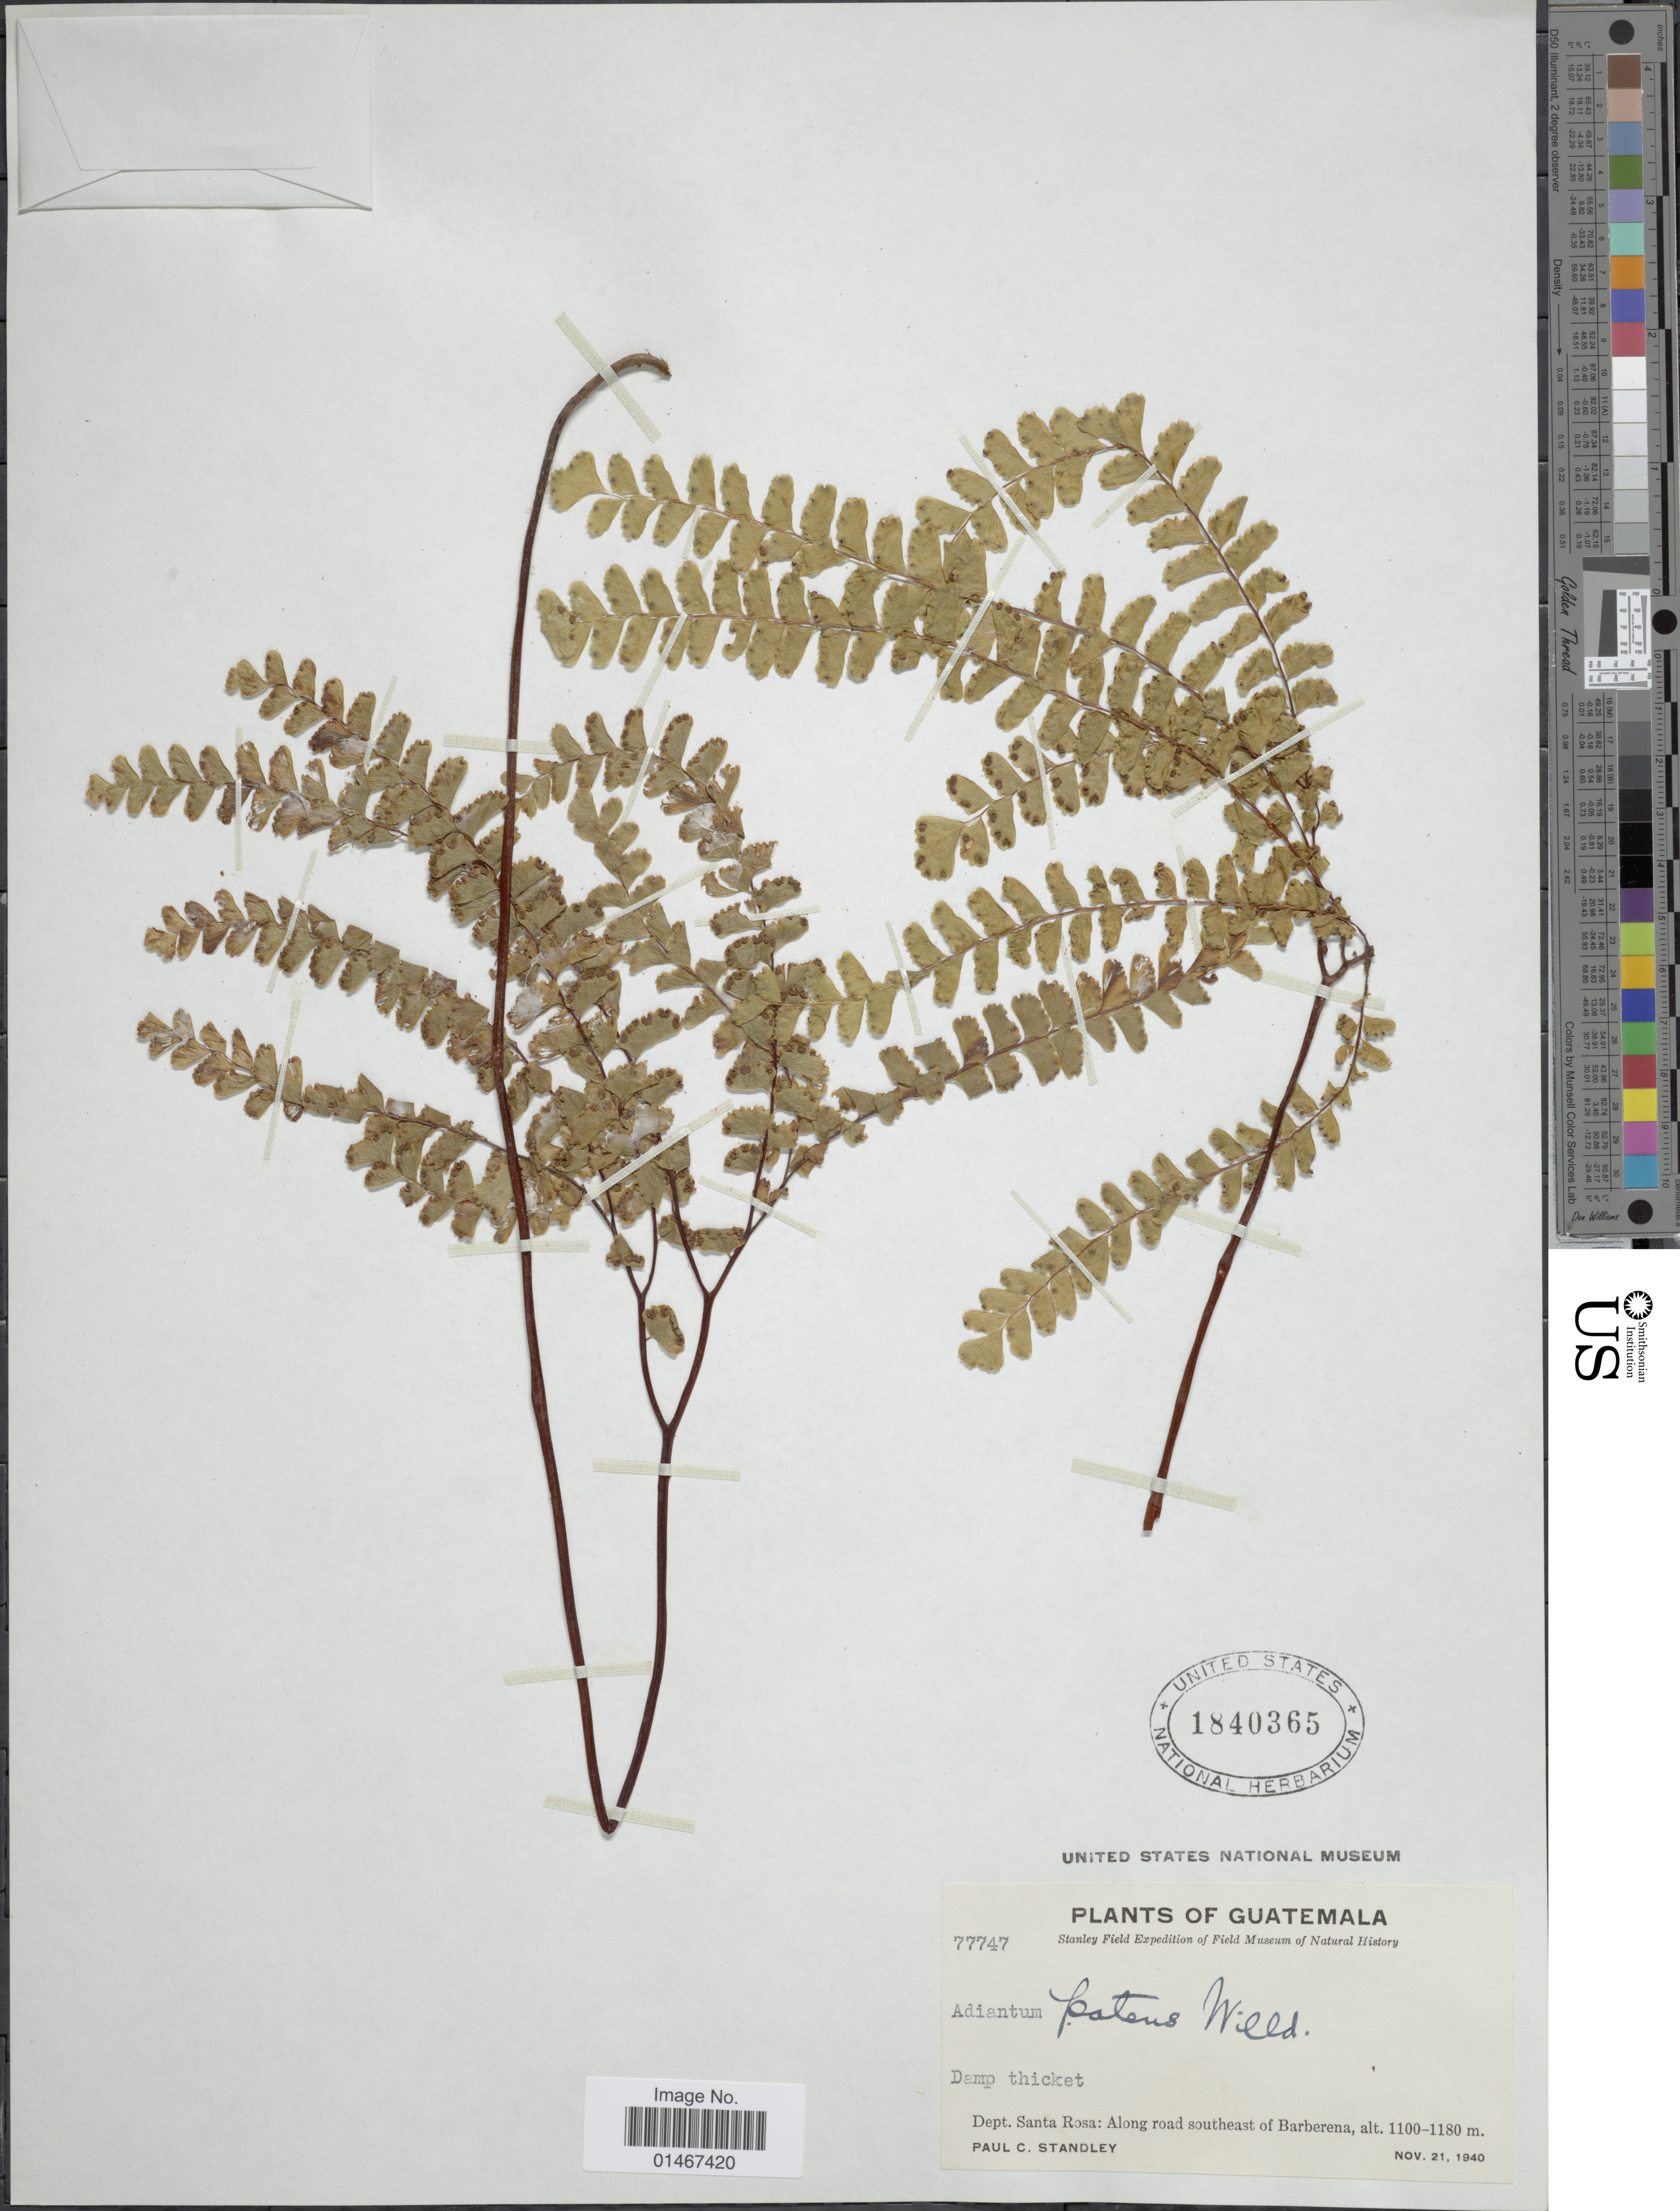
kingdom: Plantae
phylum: Tracheophyta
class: Polypodiopsida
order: Polypodiales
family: Pteridaceae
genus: Adiantum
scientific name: Adiantum patens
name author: Willd.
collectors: P. C. Standley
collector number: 77747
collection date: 1940-11-21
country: Guatemala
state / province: Santa Rosa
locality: Dept. Santa Rosa: Along road southeast of Barberena.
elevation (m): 1100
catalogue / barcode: US 1840365